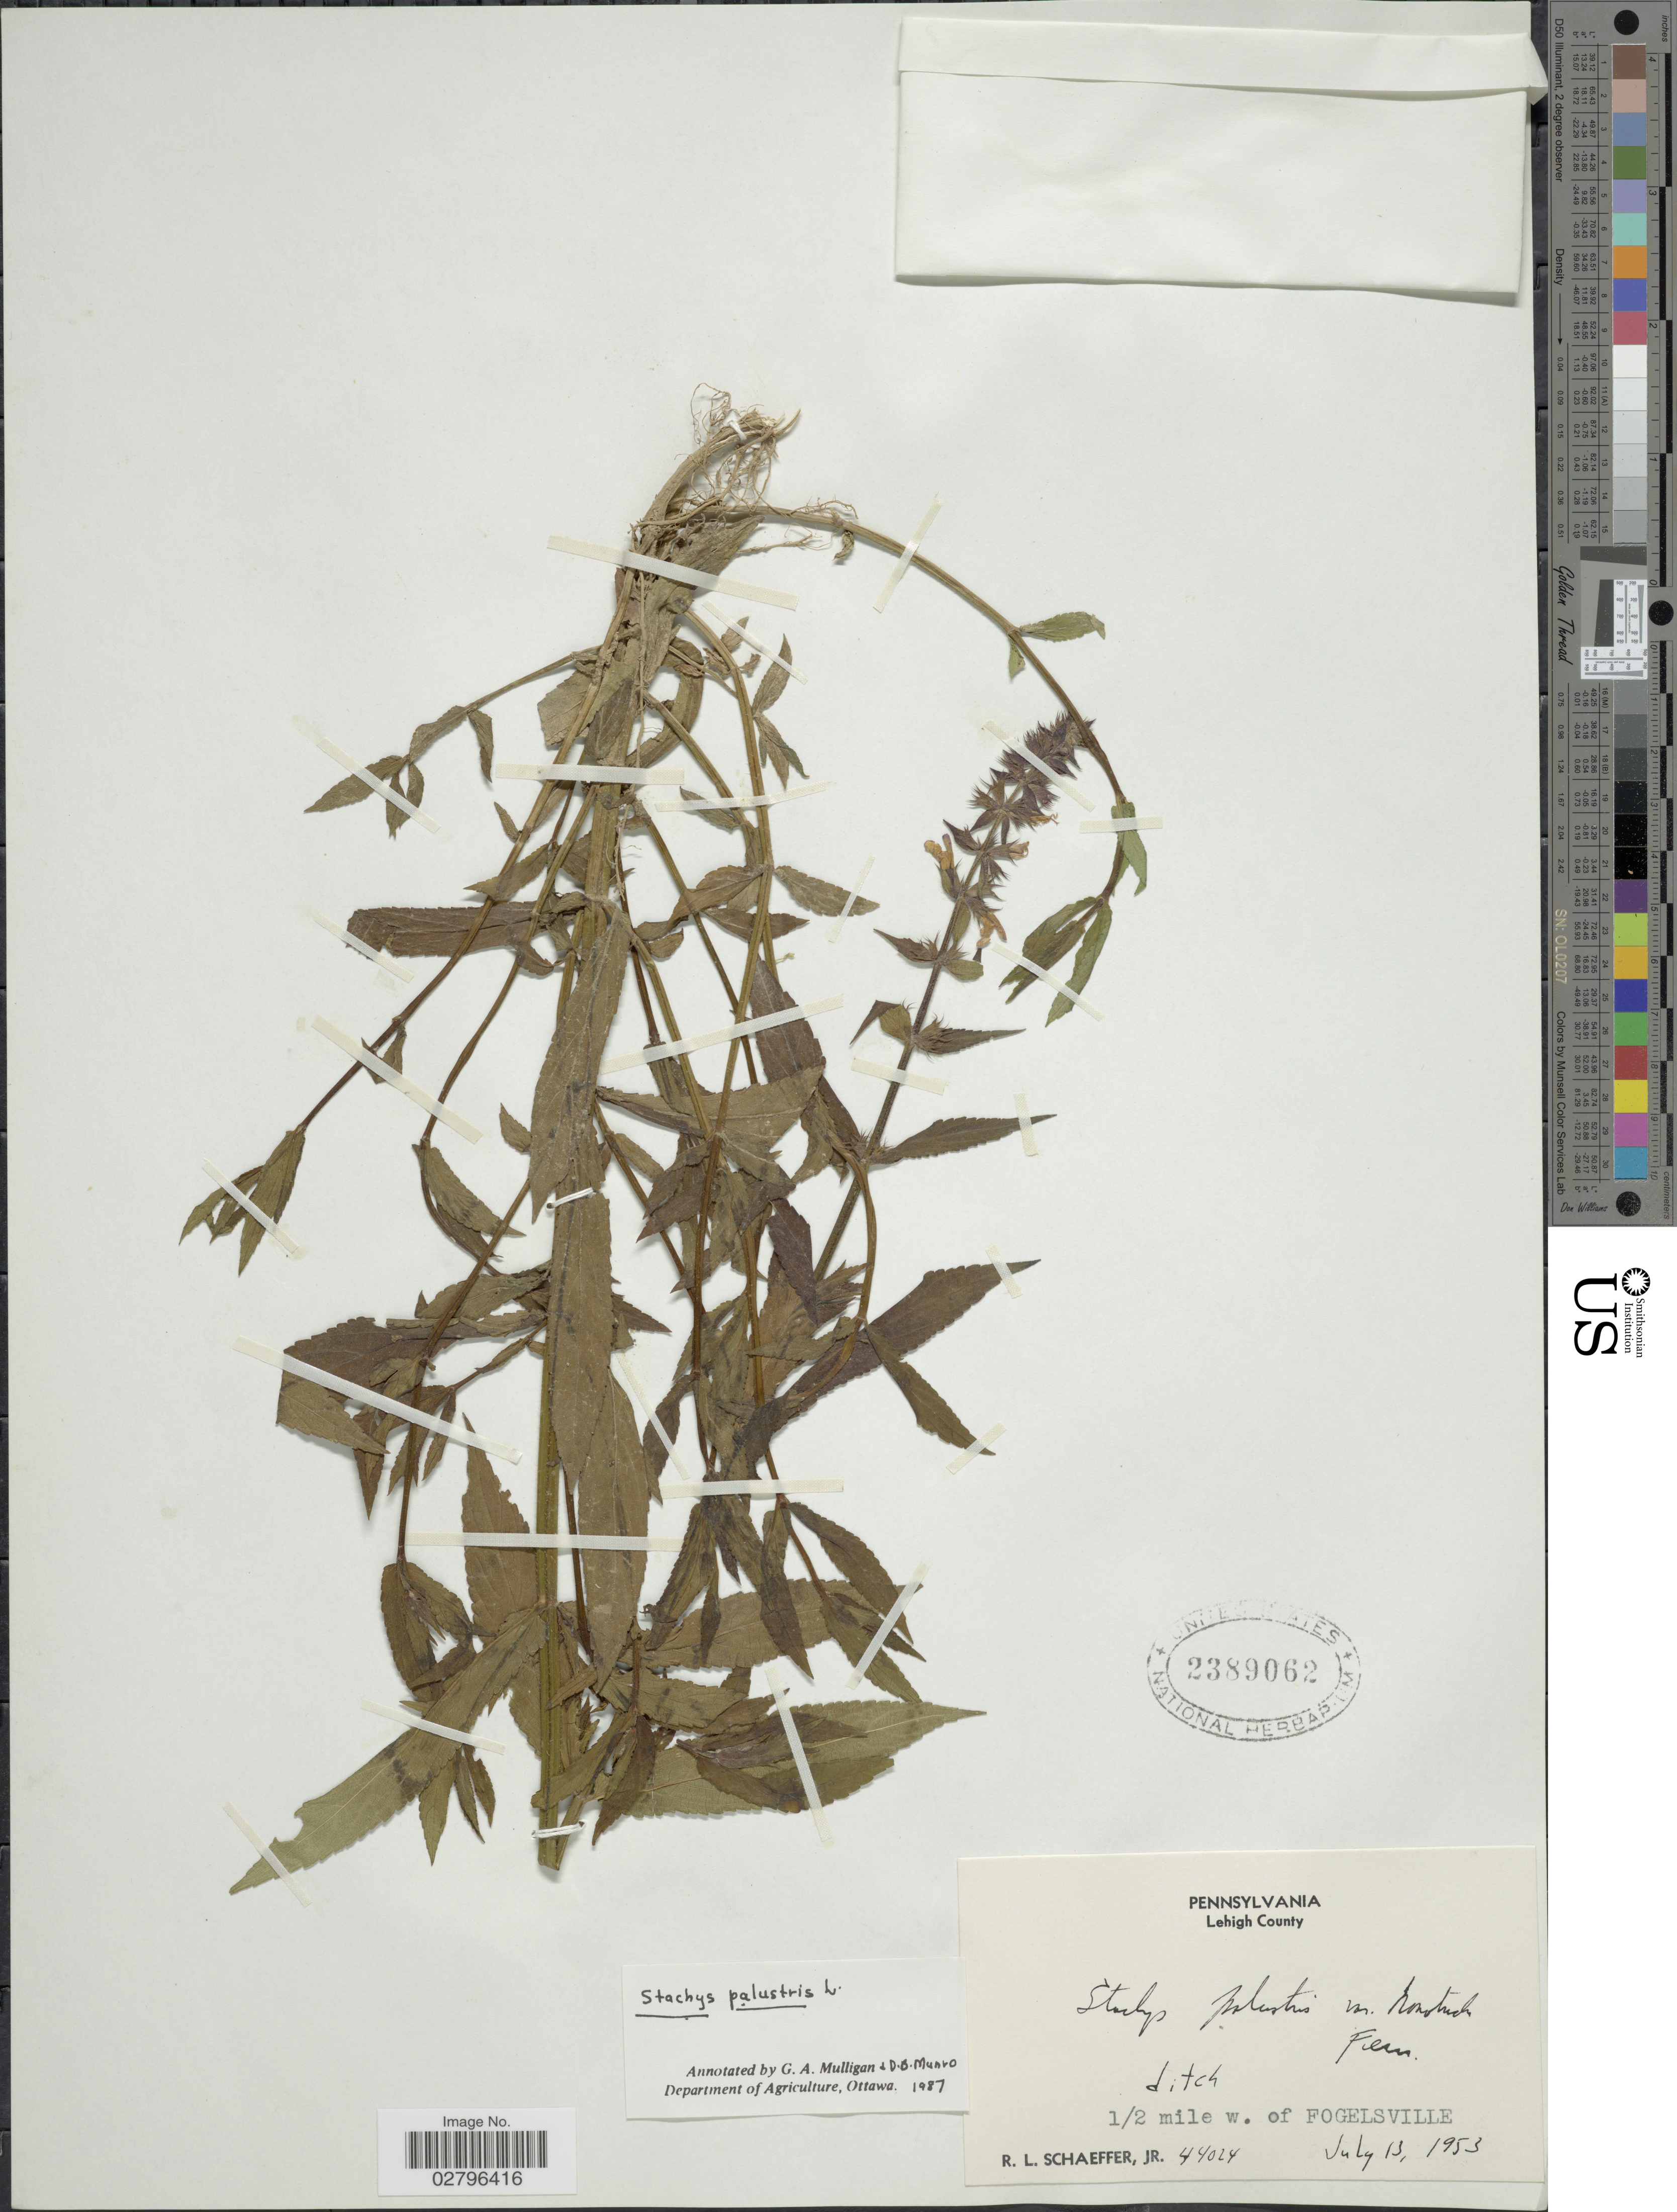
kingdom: Plantae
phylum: Tracheophyta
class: Magnoliopsida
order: Lamiales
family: Lamiaceae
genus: Stachys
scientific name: Stachys palustris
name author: L.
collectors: R. L. Schaeffer Jr.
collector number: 44024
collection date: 1953-07-13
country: United States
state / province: Pennsylvania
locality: Lehigh County. ½ mile w. of Fogelsville.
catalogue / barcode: US 2389062